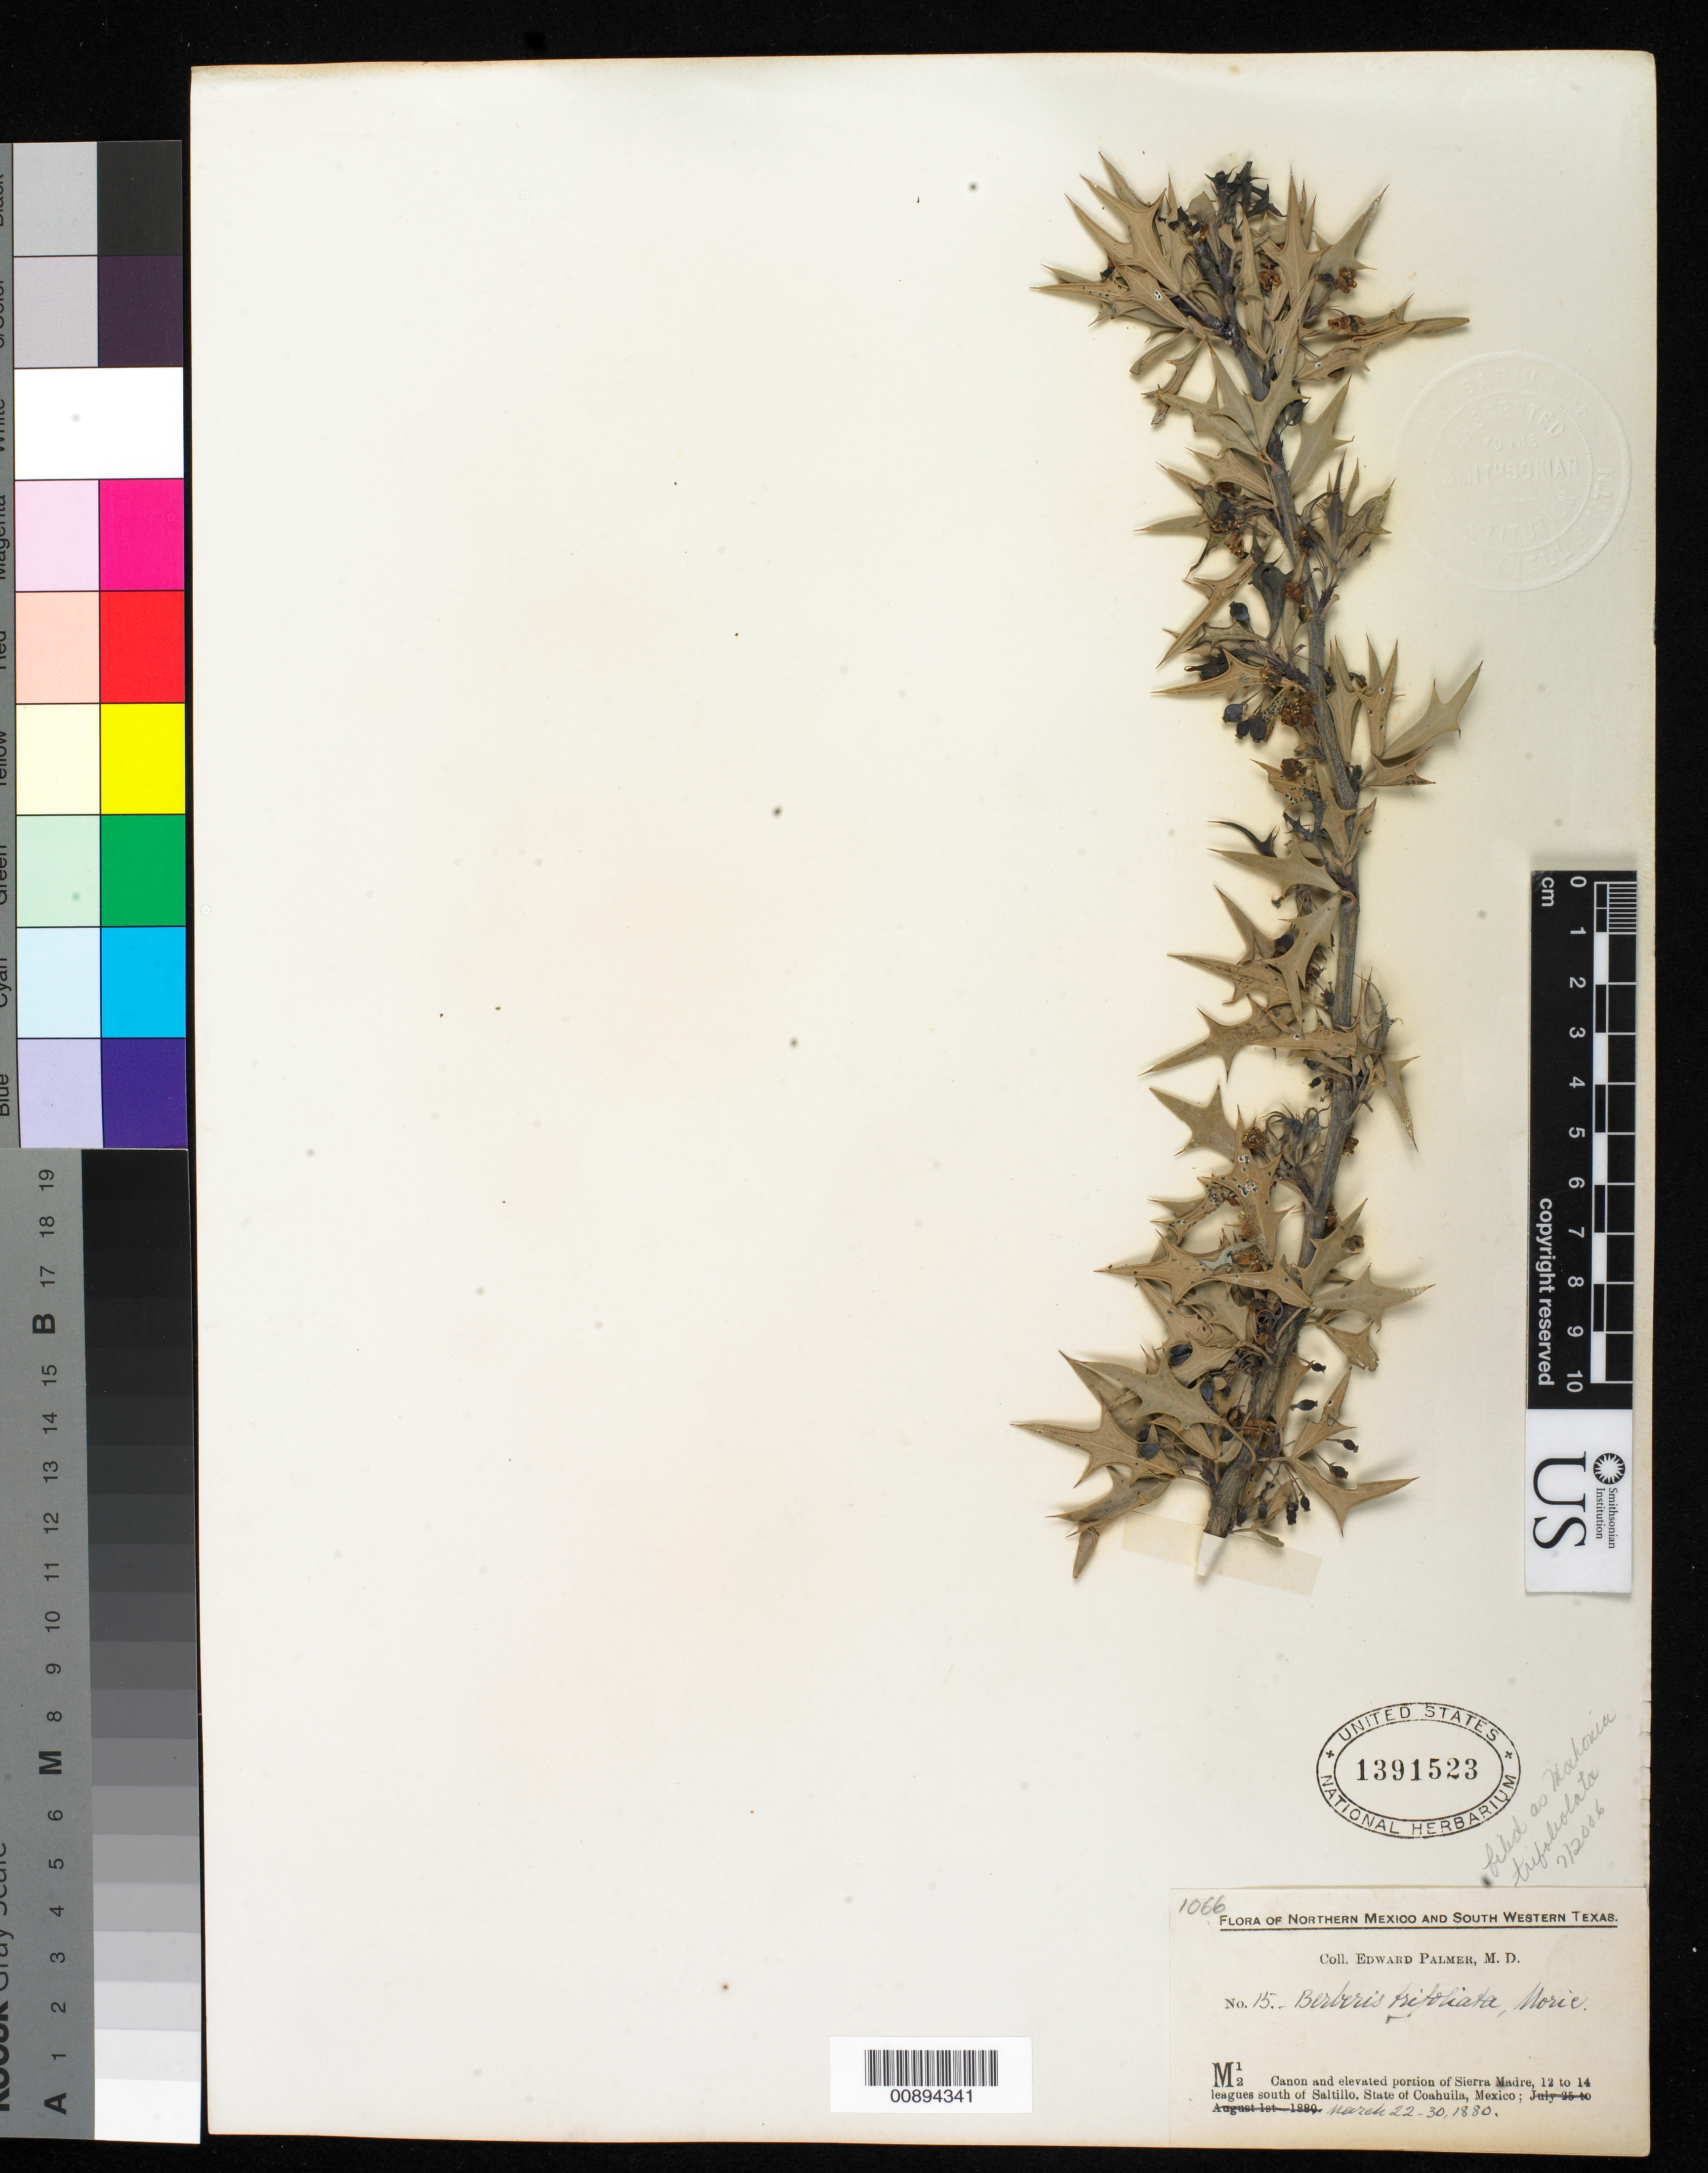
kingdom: Plantae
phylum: Tracheophyta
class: Magnoliopsida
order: Ranunculales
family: Berberidaceae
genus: Mahonia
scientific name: Mahonia trifoliolata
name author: (Monic.) Fedde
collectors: E. Palmer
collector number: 15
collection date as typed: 22 Mar 1880 to 30 Mar 1880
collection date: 1880-03-22/1880-03-30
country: Mexico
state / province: Coahuila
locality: M12 Sierra Madre, 12 to 14 leagues south of Saltillo, Coahuila.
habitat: Cañon and elevated portions of Sierra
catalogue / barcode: US 1391523